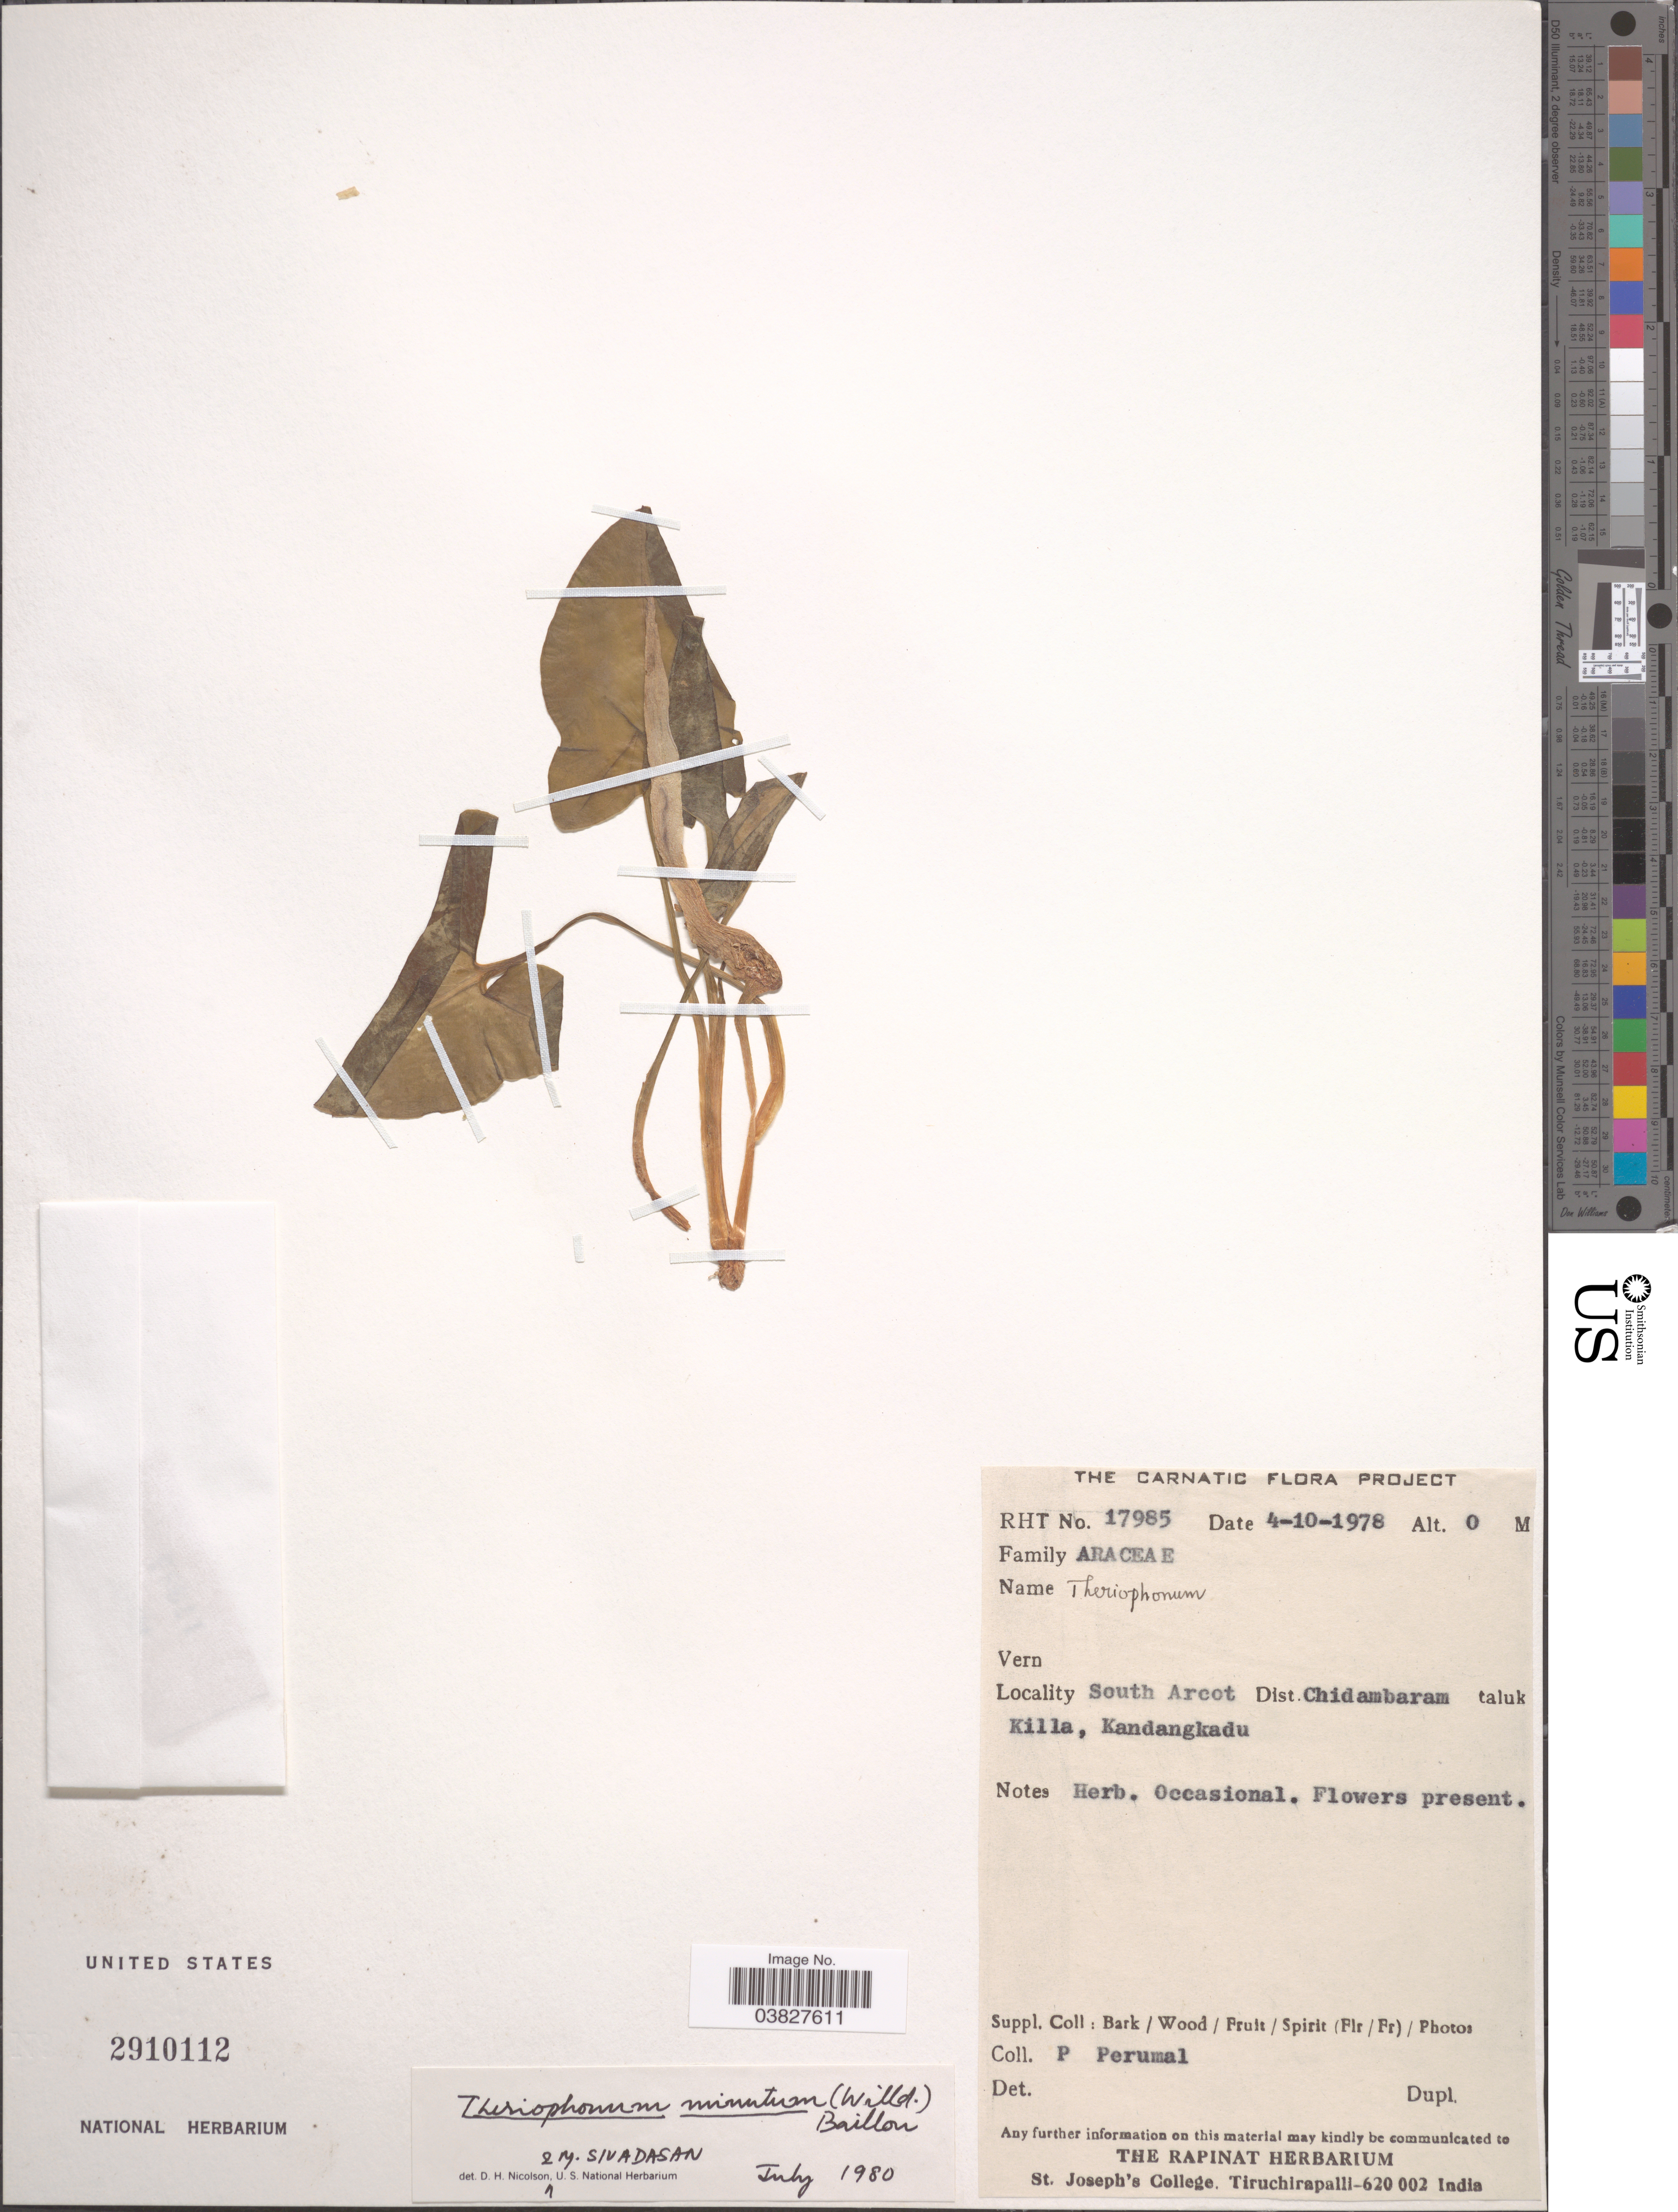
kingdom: Plantae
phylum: Tracheophyta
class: Liliopsida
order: Alismatales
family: Araceae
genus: Theriophonum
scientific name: Theriophonum minutum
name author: (Willd.) Baill.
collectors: P. Perumal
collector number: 17985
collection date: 1978-10-04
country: India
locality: South Arcot Dist. Chidambaram taluk Killa, Kandangkadu.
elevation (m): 0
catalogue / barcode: US 2910112